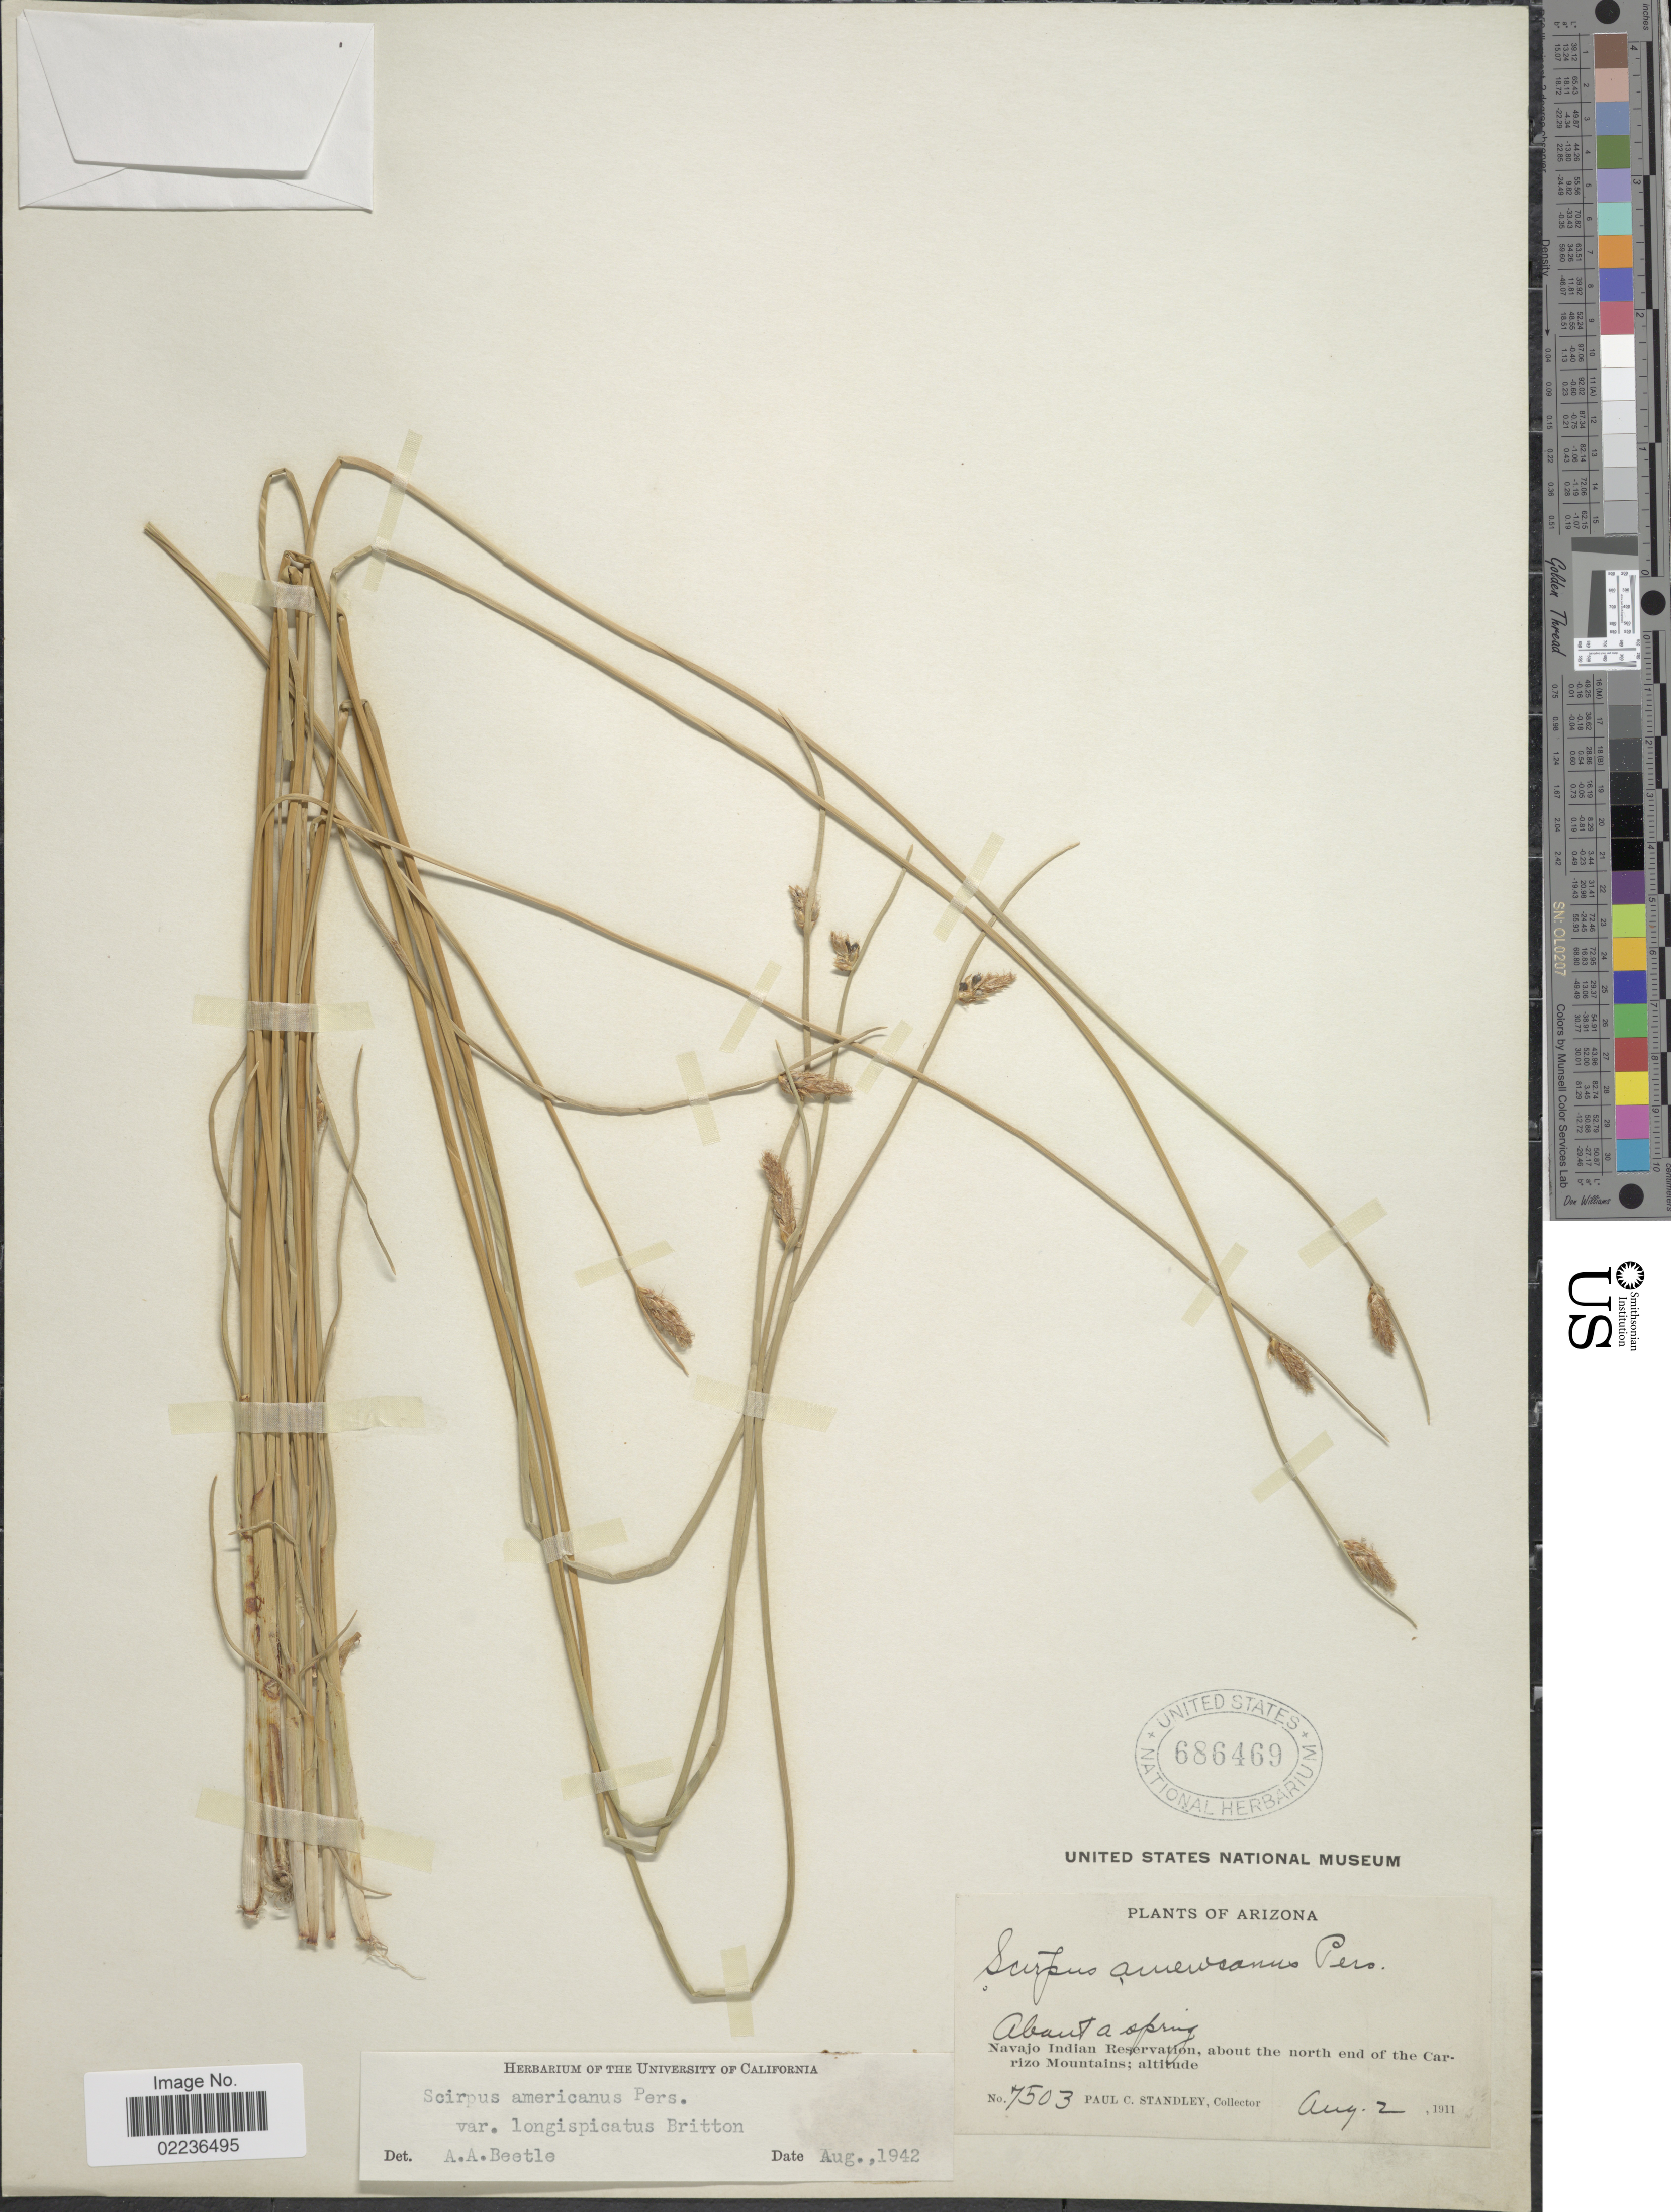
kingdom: Plantae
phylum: Tracheophyta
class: Liliopsida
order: Poales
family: Cyperaceae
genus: Schoenoplectus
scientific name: Schoenoplectus pungens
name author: (Vahl) Palla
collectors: P. C. Standley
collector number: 7503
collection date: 1911-08-02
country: United States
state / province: Arizona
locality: About a srping, Navajo Indian Reservation, about the north end of the Carizzo Mountains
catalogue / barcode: US 686469